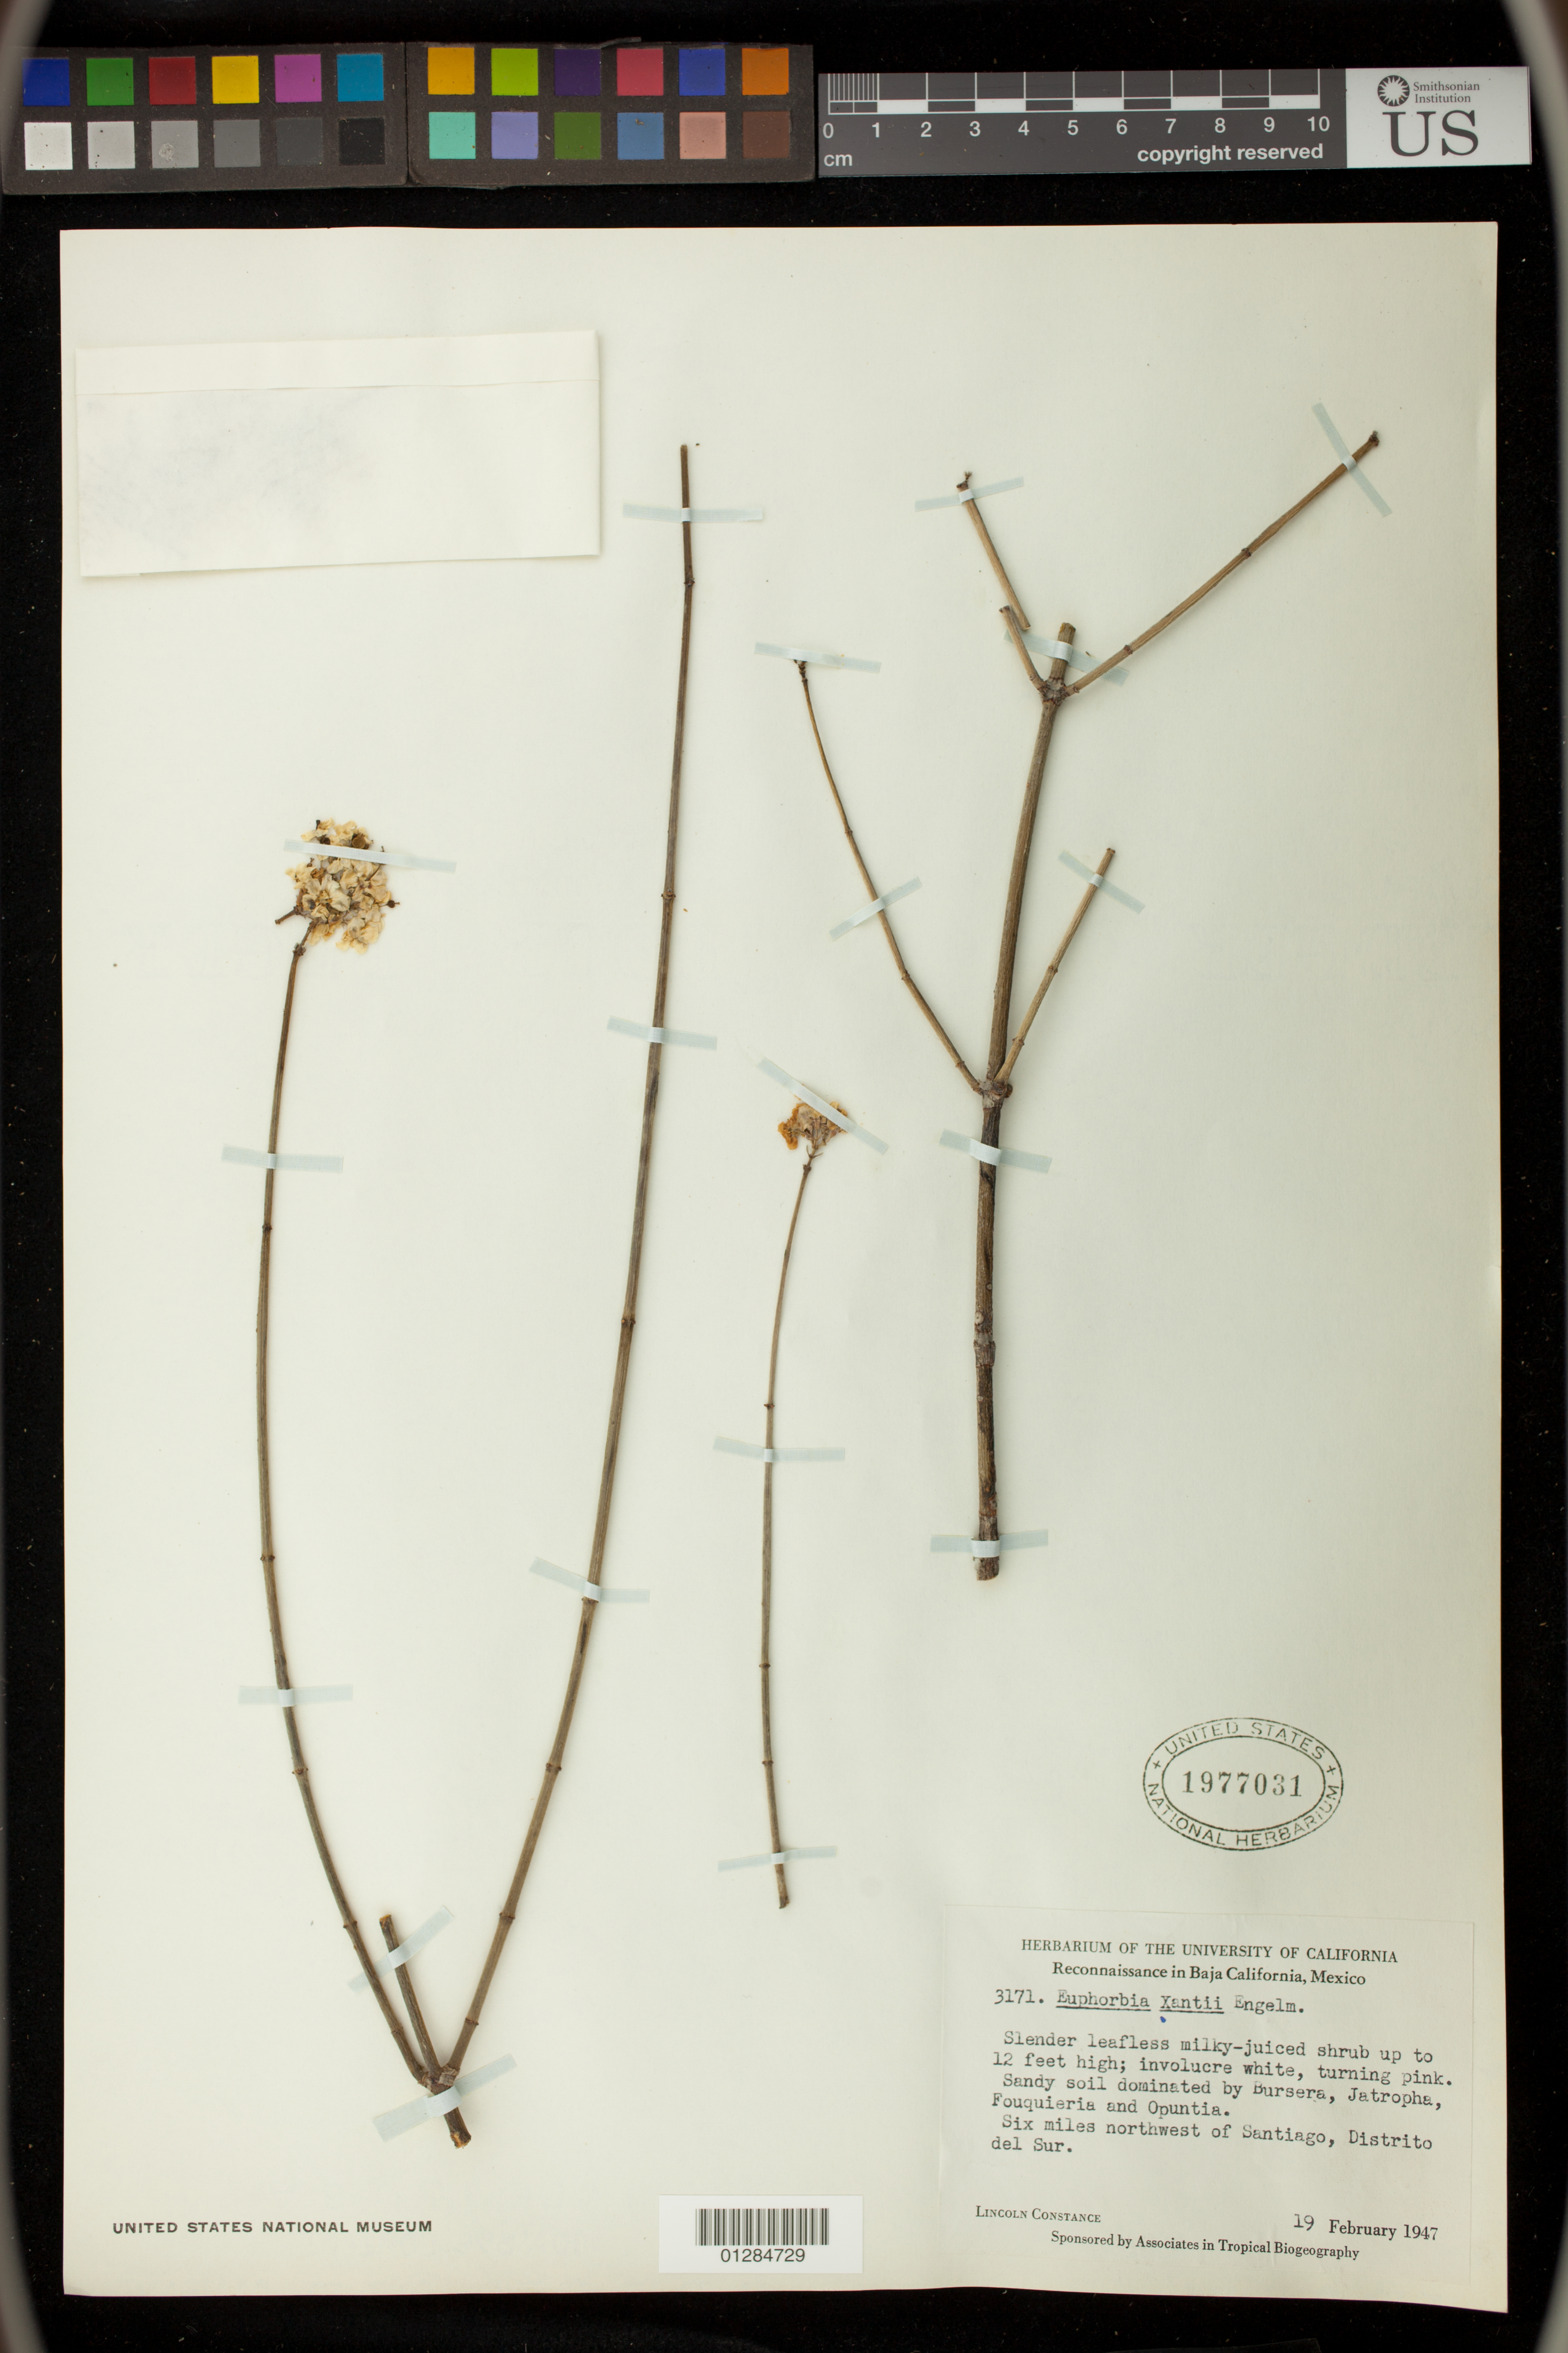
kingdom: Plantae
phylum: Tracheophyta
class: Magnoliopsida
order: Malpighiales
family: Euphorbiaceae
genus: Euphorbia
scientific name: Euphorbia xanti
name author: Engelm. ex Boiss.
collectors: L. Constance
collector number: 3171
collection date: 1947-02-19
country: Mexico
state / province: Baja California Sur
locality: Six miles northwest of Santiago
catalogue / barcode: US 1977031